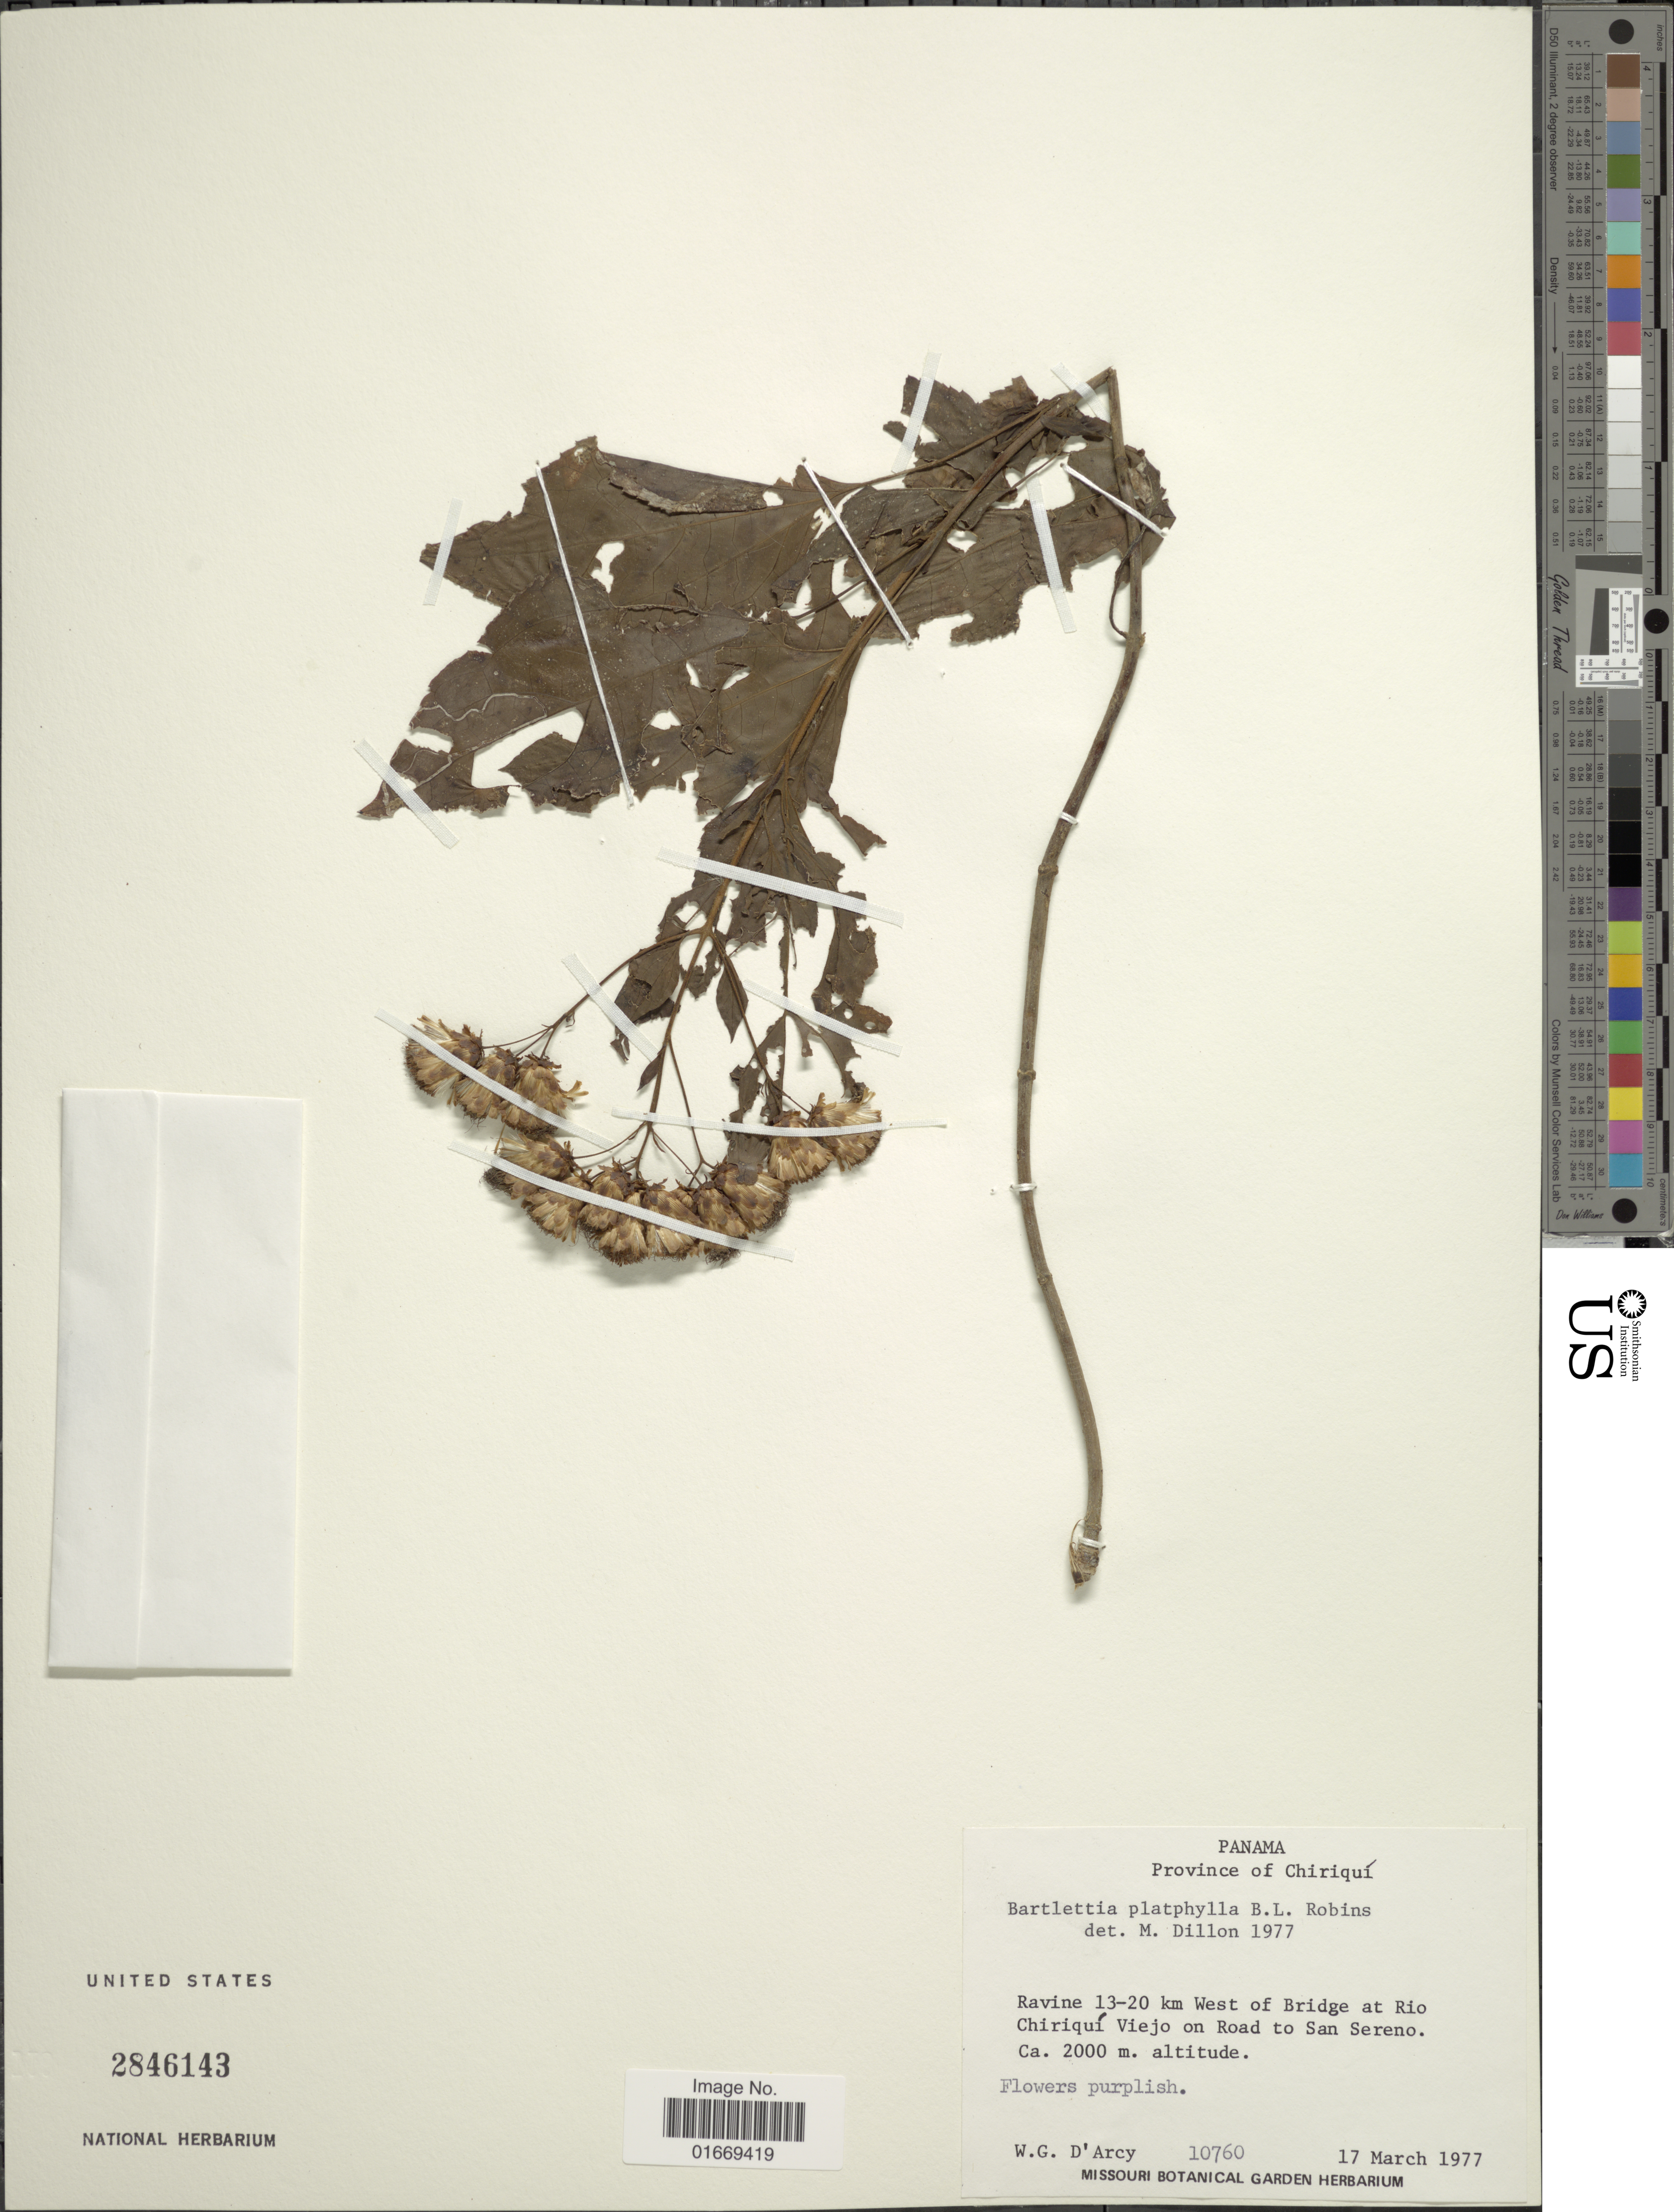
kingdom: Plantae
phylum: Tracheophyta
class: Magnoliopsida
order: Asterales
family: Asteraceae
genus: Bartlettina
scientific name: Bartlettina platyphylla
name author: (B.L. Rob.) R.M. King & H. Rob.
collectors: W. G. D'Arcy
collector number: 10760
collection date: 1977-03-17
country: Panama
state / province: Chiriqui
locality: Ravine 13-20 km West of Bridge at Rio Chiriquí Viejo on Road to San Sereno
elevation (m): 2000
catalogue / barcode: US 2846143